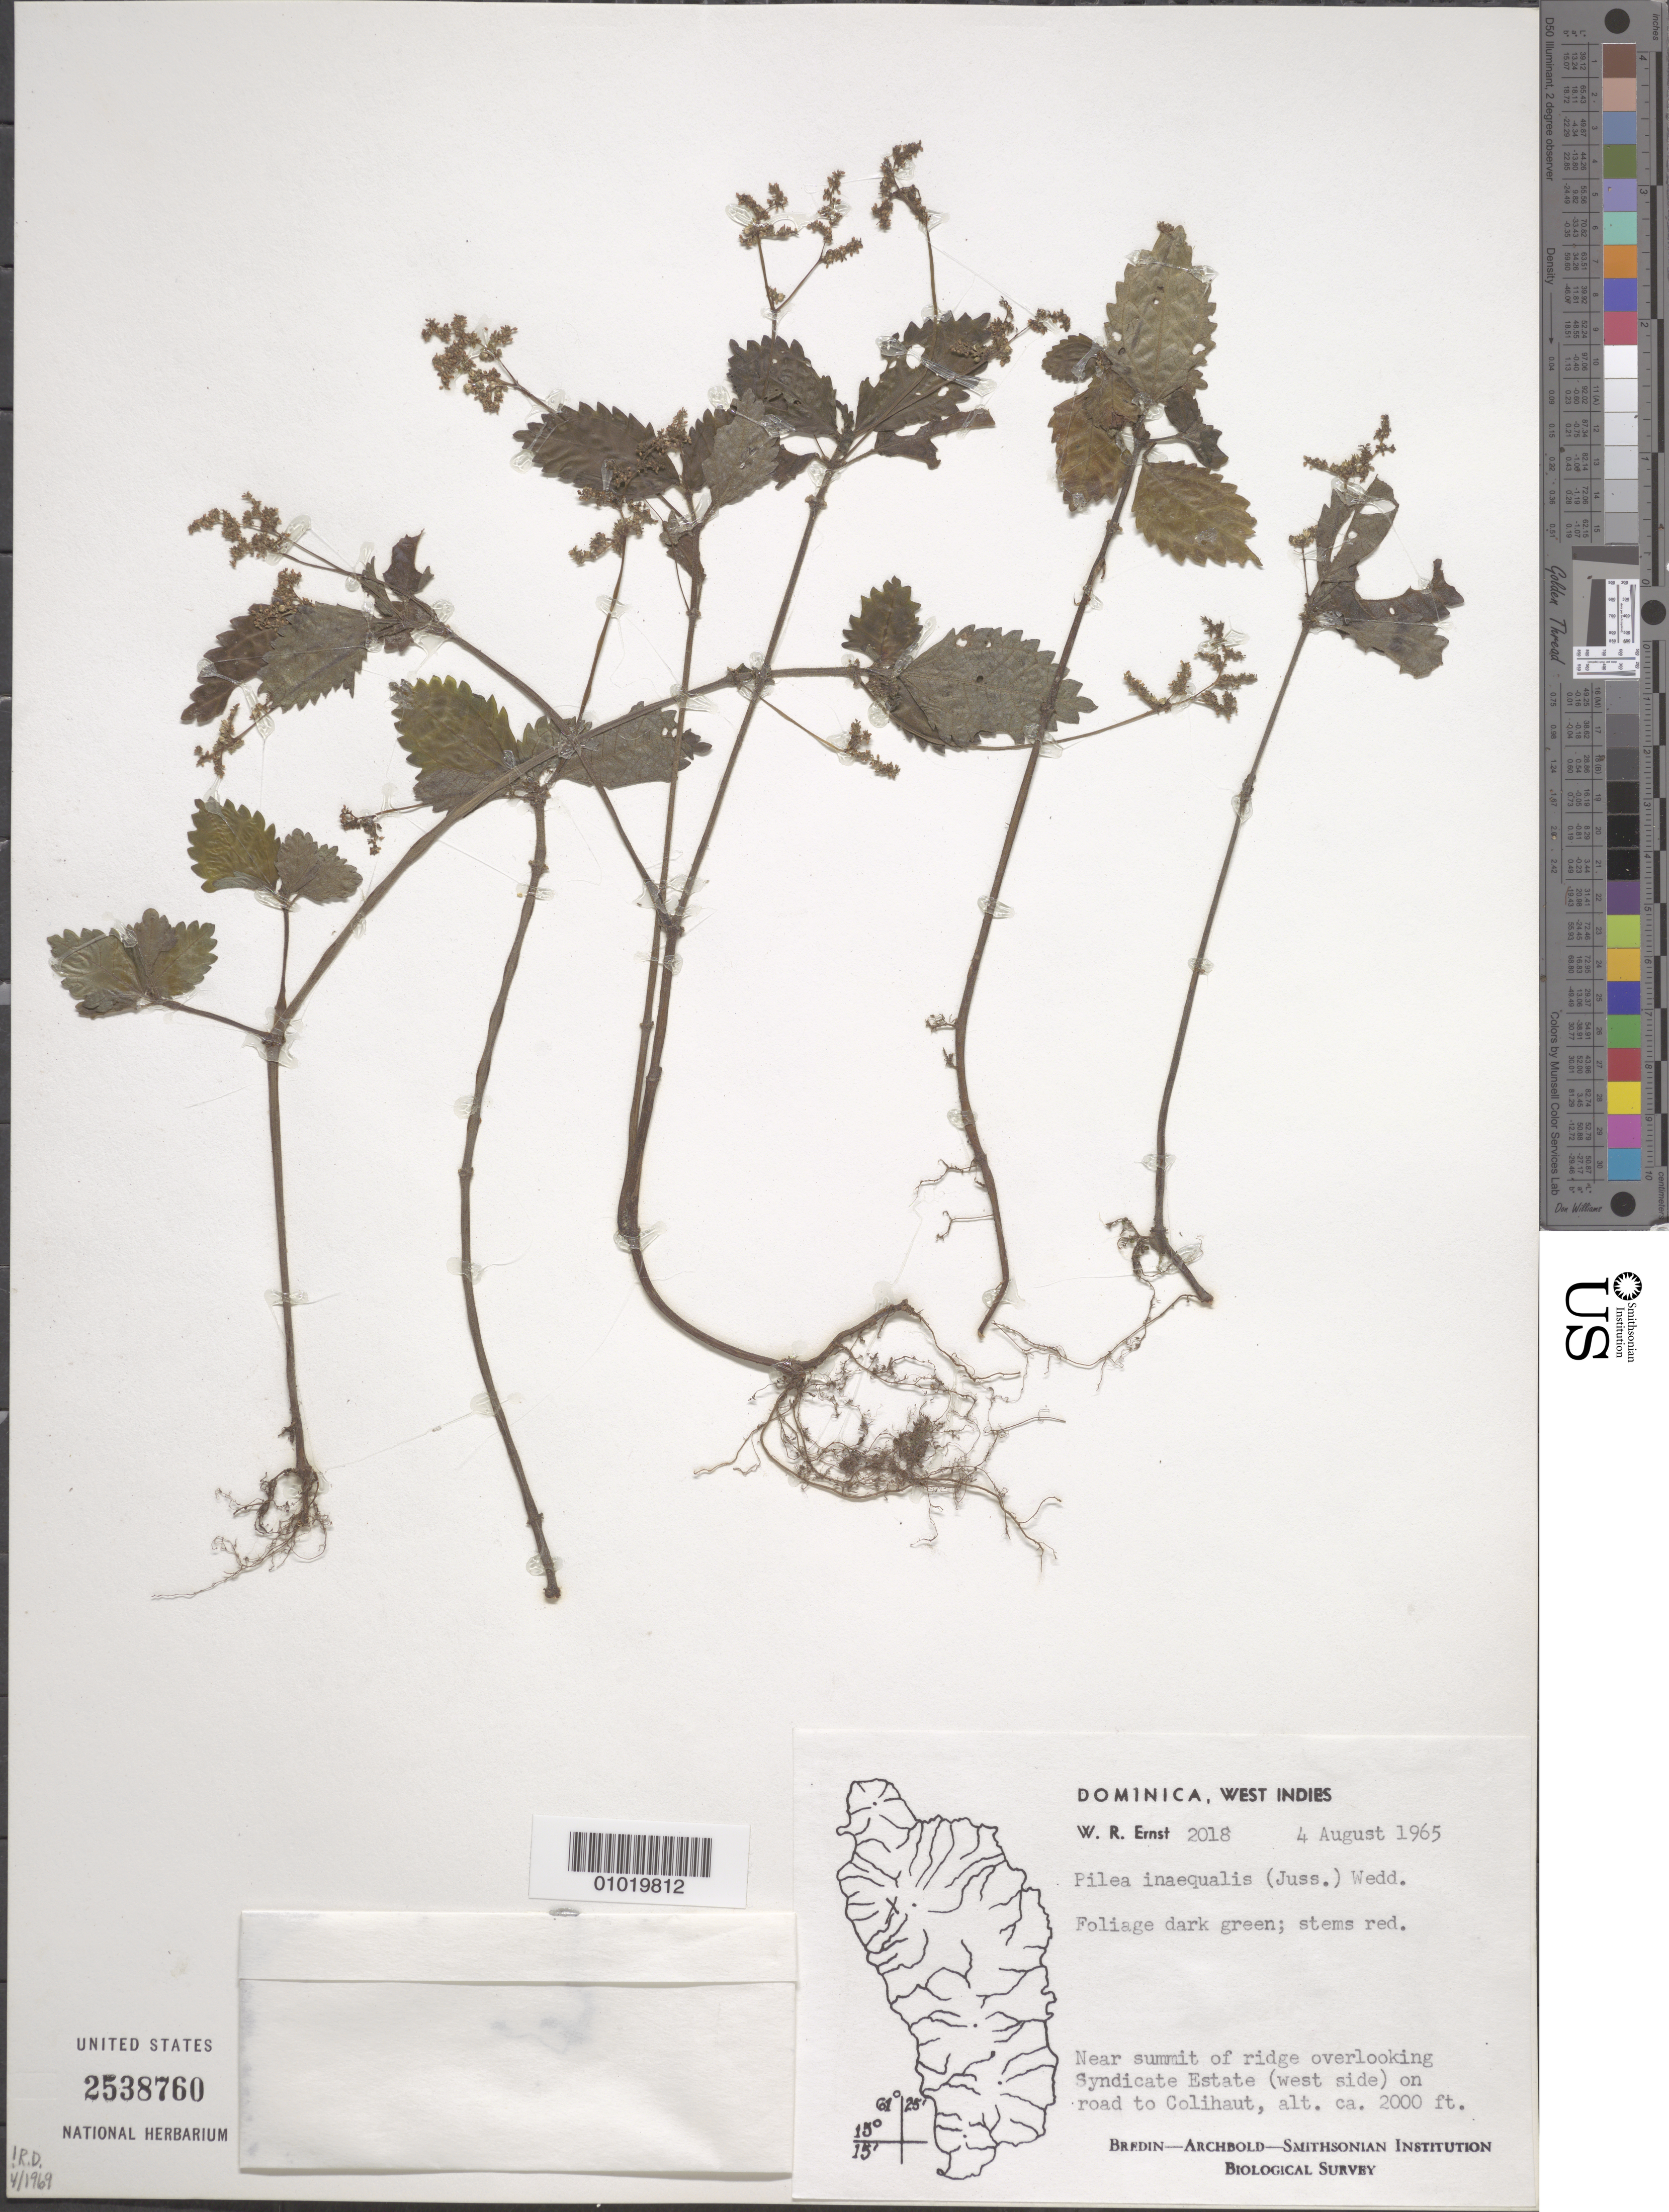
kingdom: Plantae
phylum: Tracheophyta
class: Magnoliopsida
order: Rosales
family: Urticaceae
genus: Pilea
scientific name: Pilea inaequalis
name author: (Juss. ex Poir.) Wedd.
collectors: W. R. Ernst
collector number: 2018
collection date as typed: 04 Aug 1965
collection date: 1965-08-04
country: Dominica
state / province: St. Peter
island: Dominica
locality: Near summit of ridge overlooking Syndicate Estate (west side) on road to Colihaut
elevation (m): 610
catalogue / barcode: US 2538760